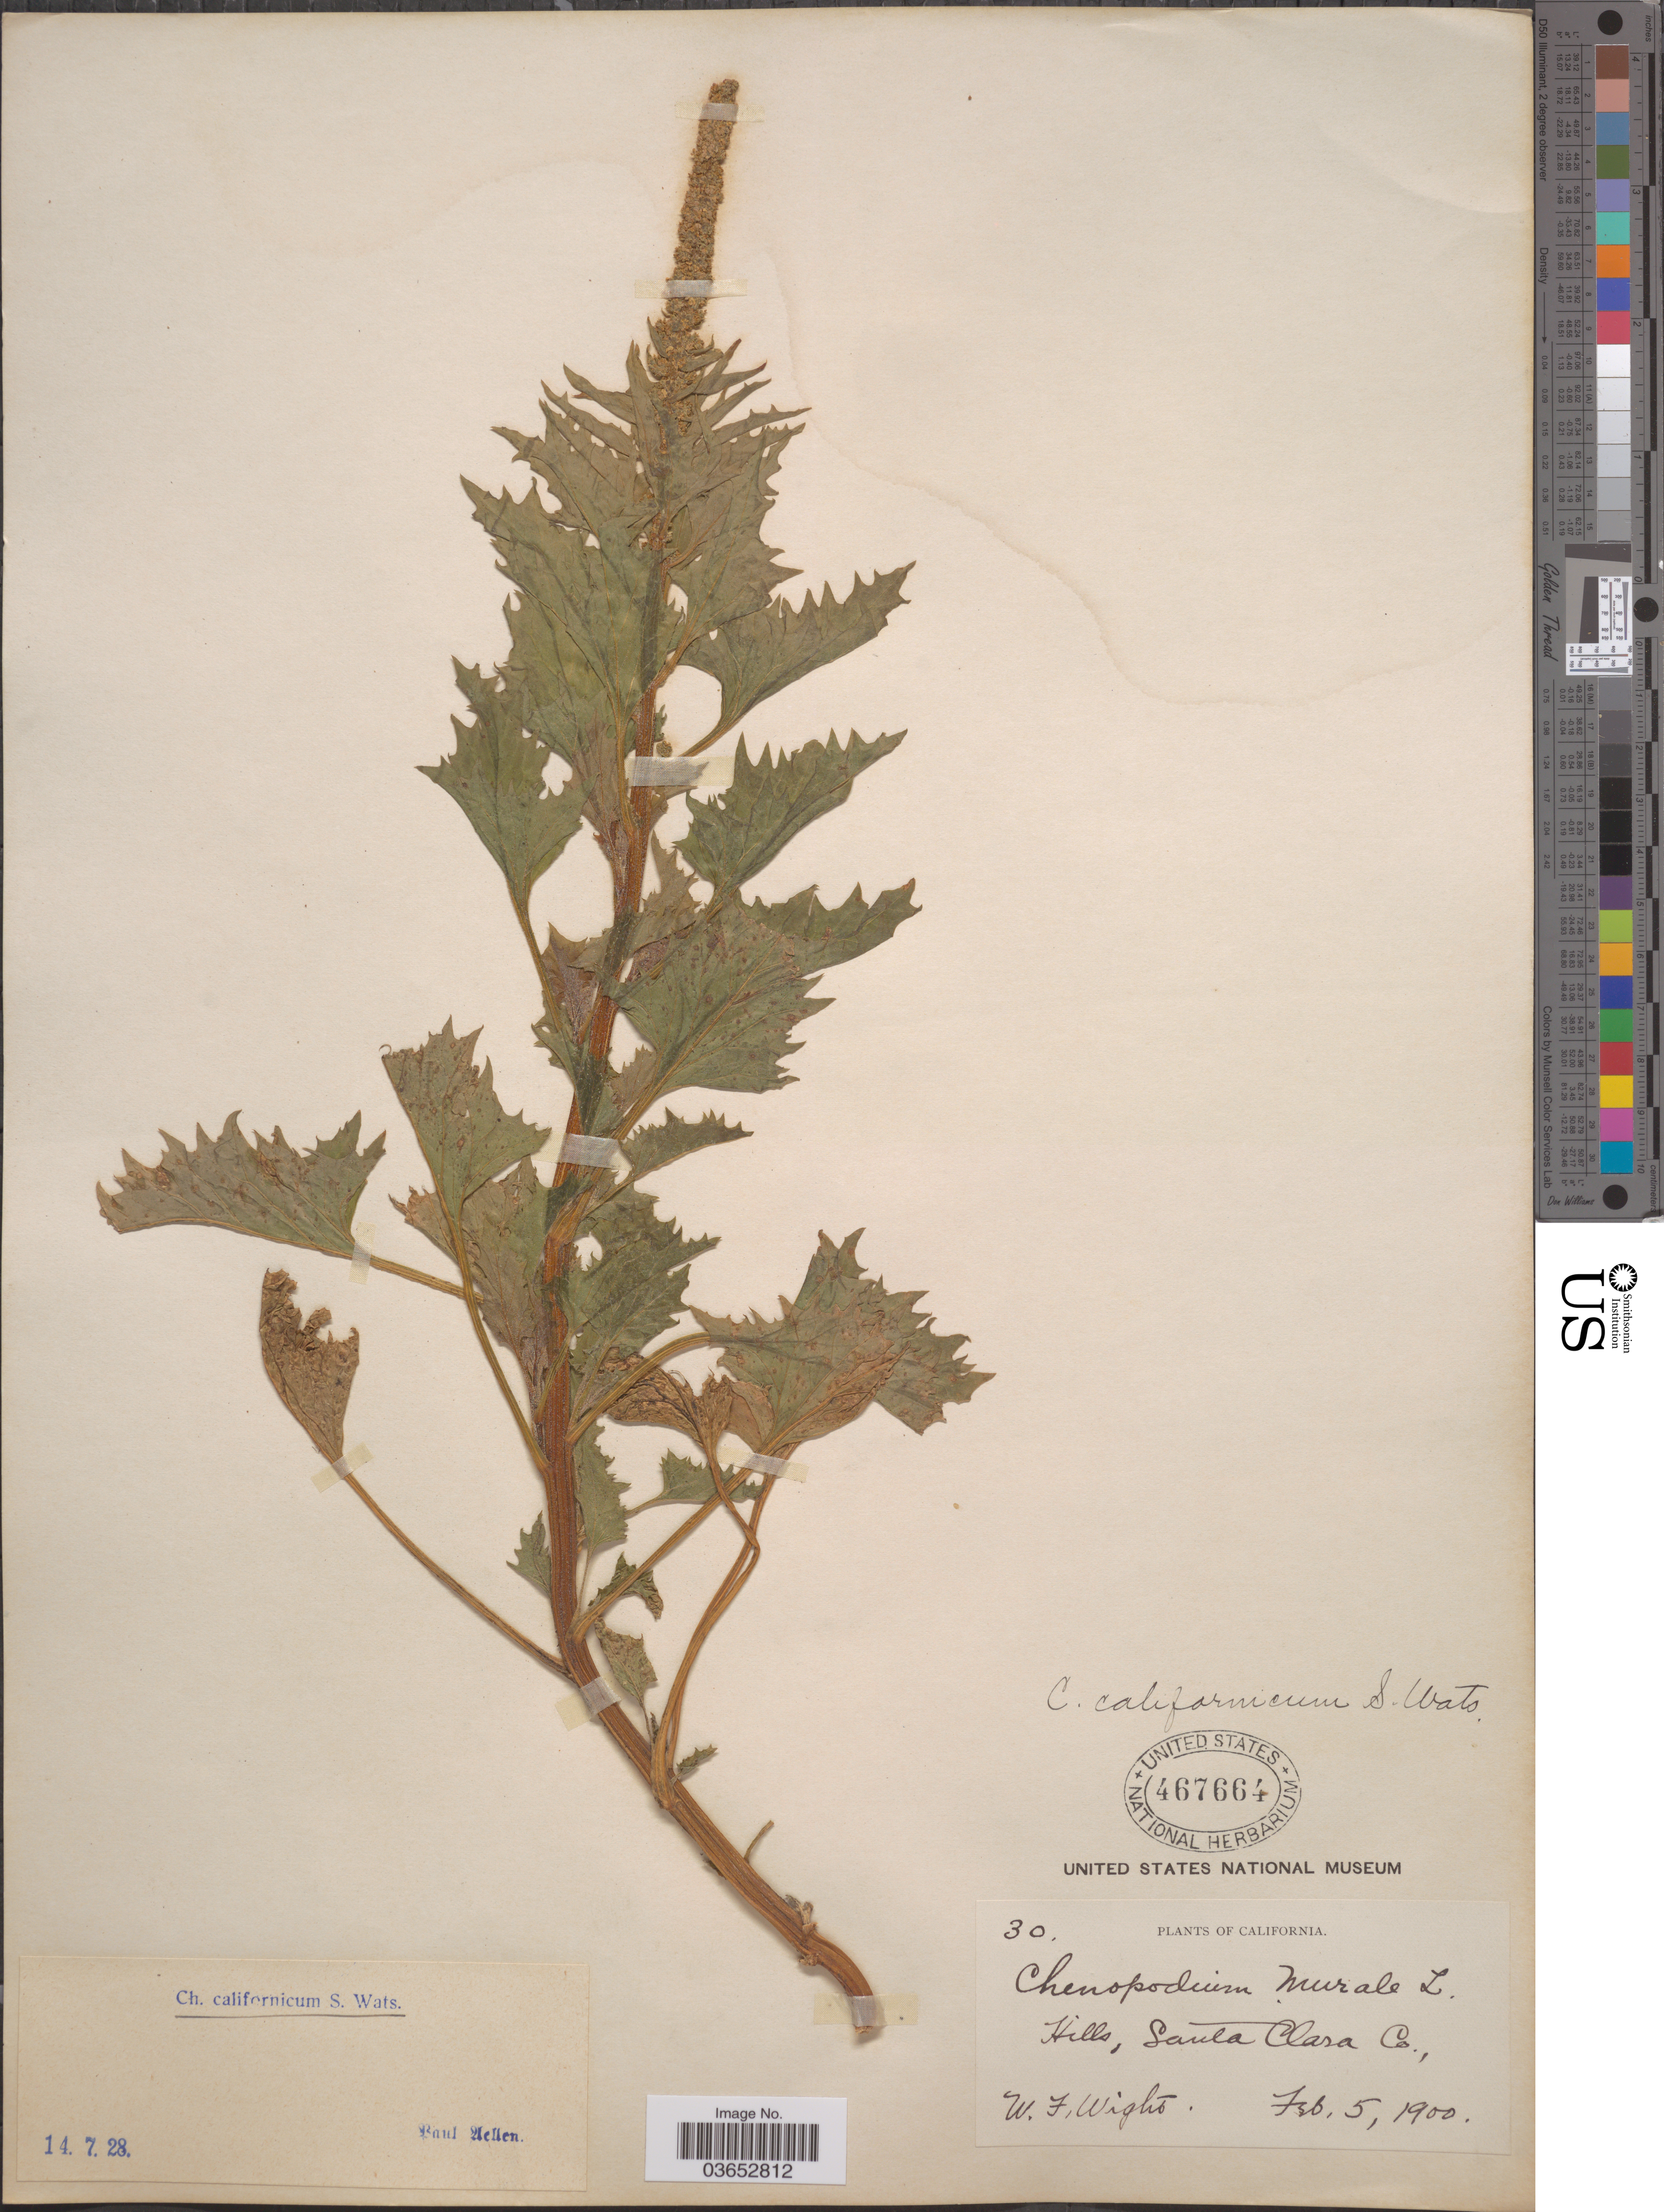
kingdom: Plantae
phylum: Tracheophyta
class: Magnoliopsida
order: Caryophyllales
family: Amaranthaceae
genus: Chenopodium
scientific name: Chenopodium californicum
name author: S. Watson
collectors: W. Wight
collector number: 30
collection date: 1900-02-05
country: United States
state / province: California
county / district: Santa Clara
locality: Hills, Santa Clara Co.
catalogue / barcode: US 467664